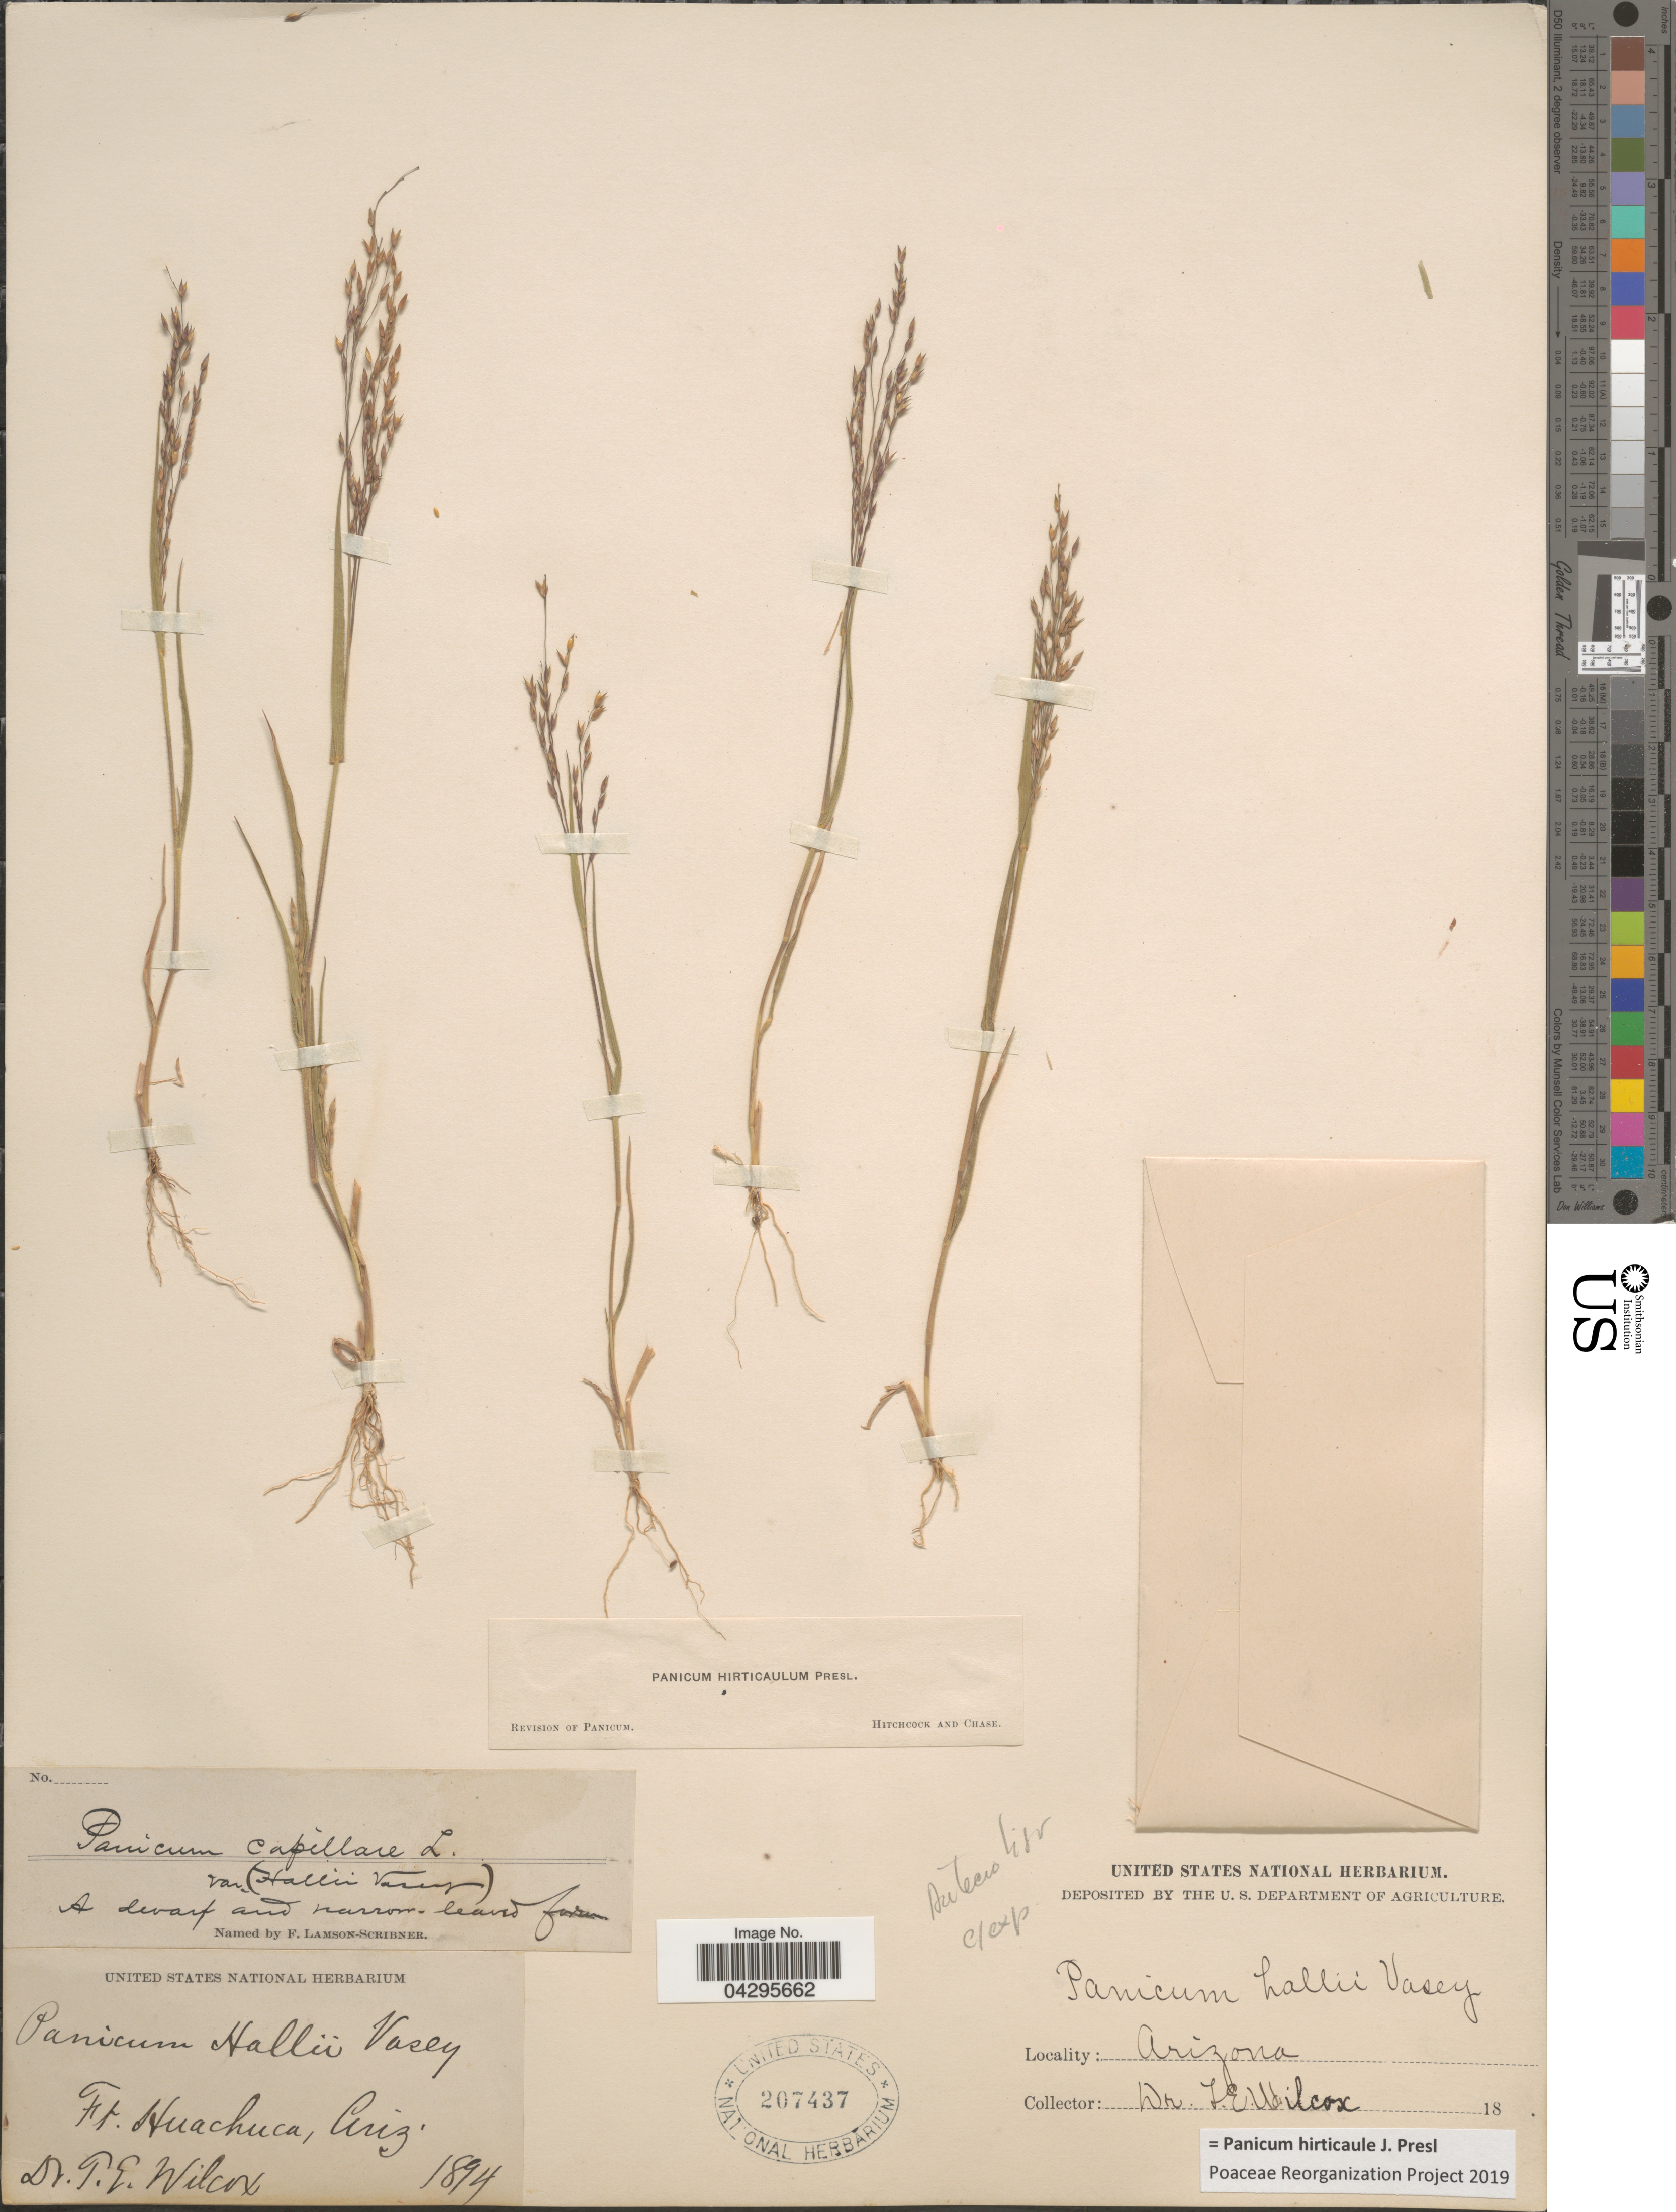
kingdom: Plantae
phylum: Tracheophyta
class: Liliopsida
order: Poales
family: Poaceae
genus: Panicum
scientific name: Panicum hirticaule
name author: J. Presl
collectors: T. E. Wilcox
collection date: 1894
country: United States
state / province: Arizona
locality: Ft. Huachuca.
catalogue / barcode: US 207437